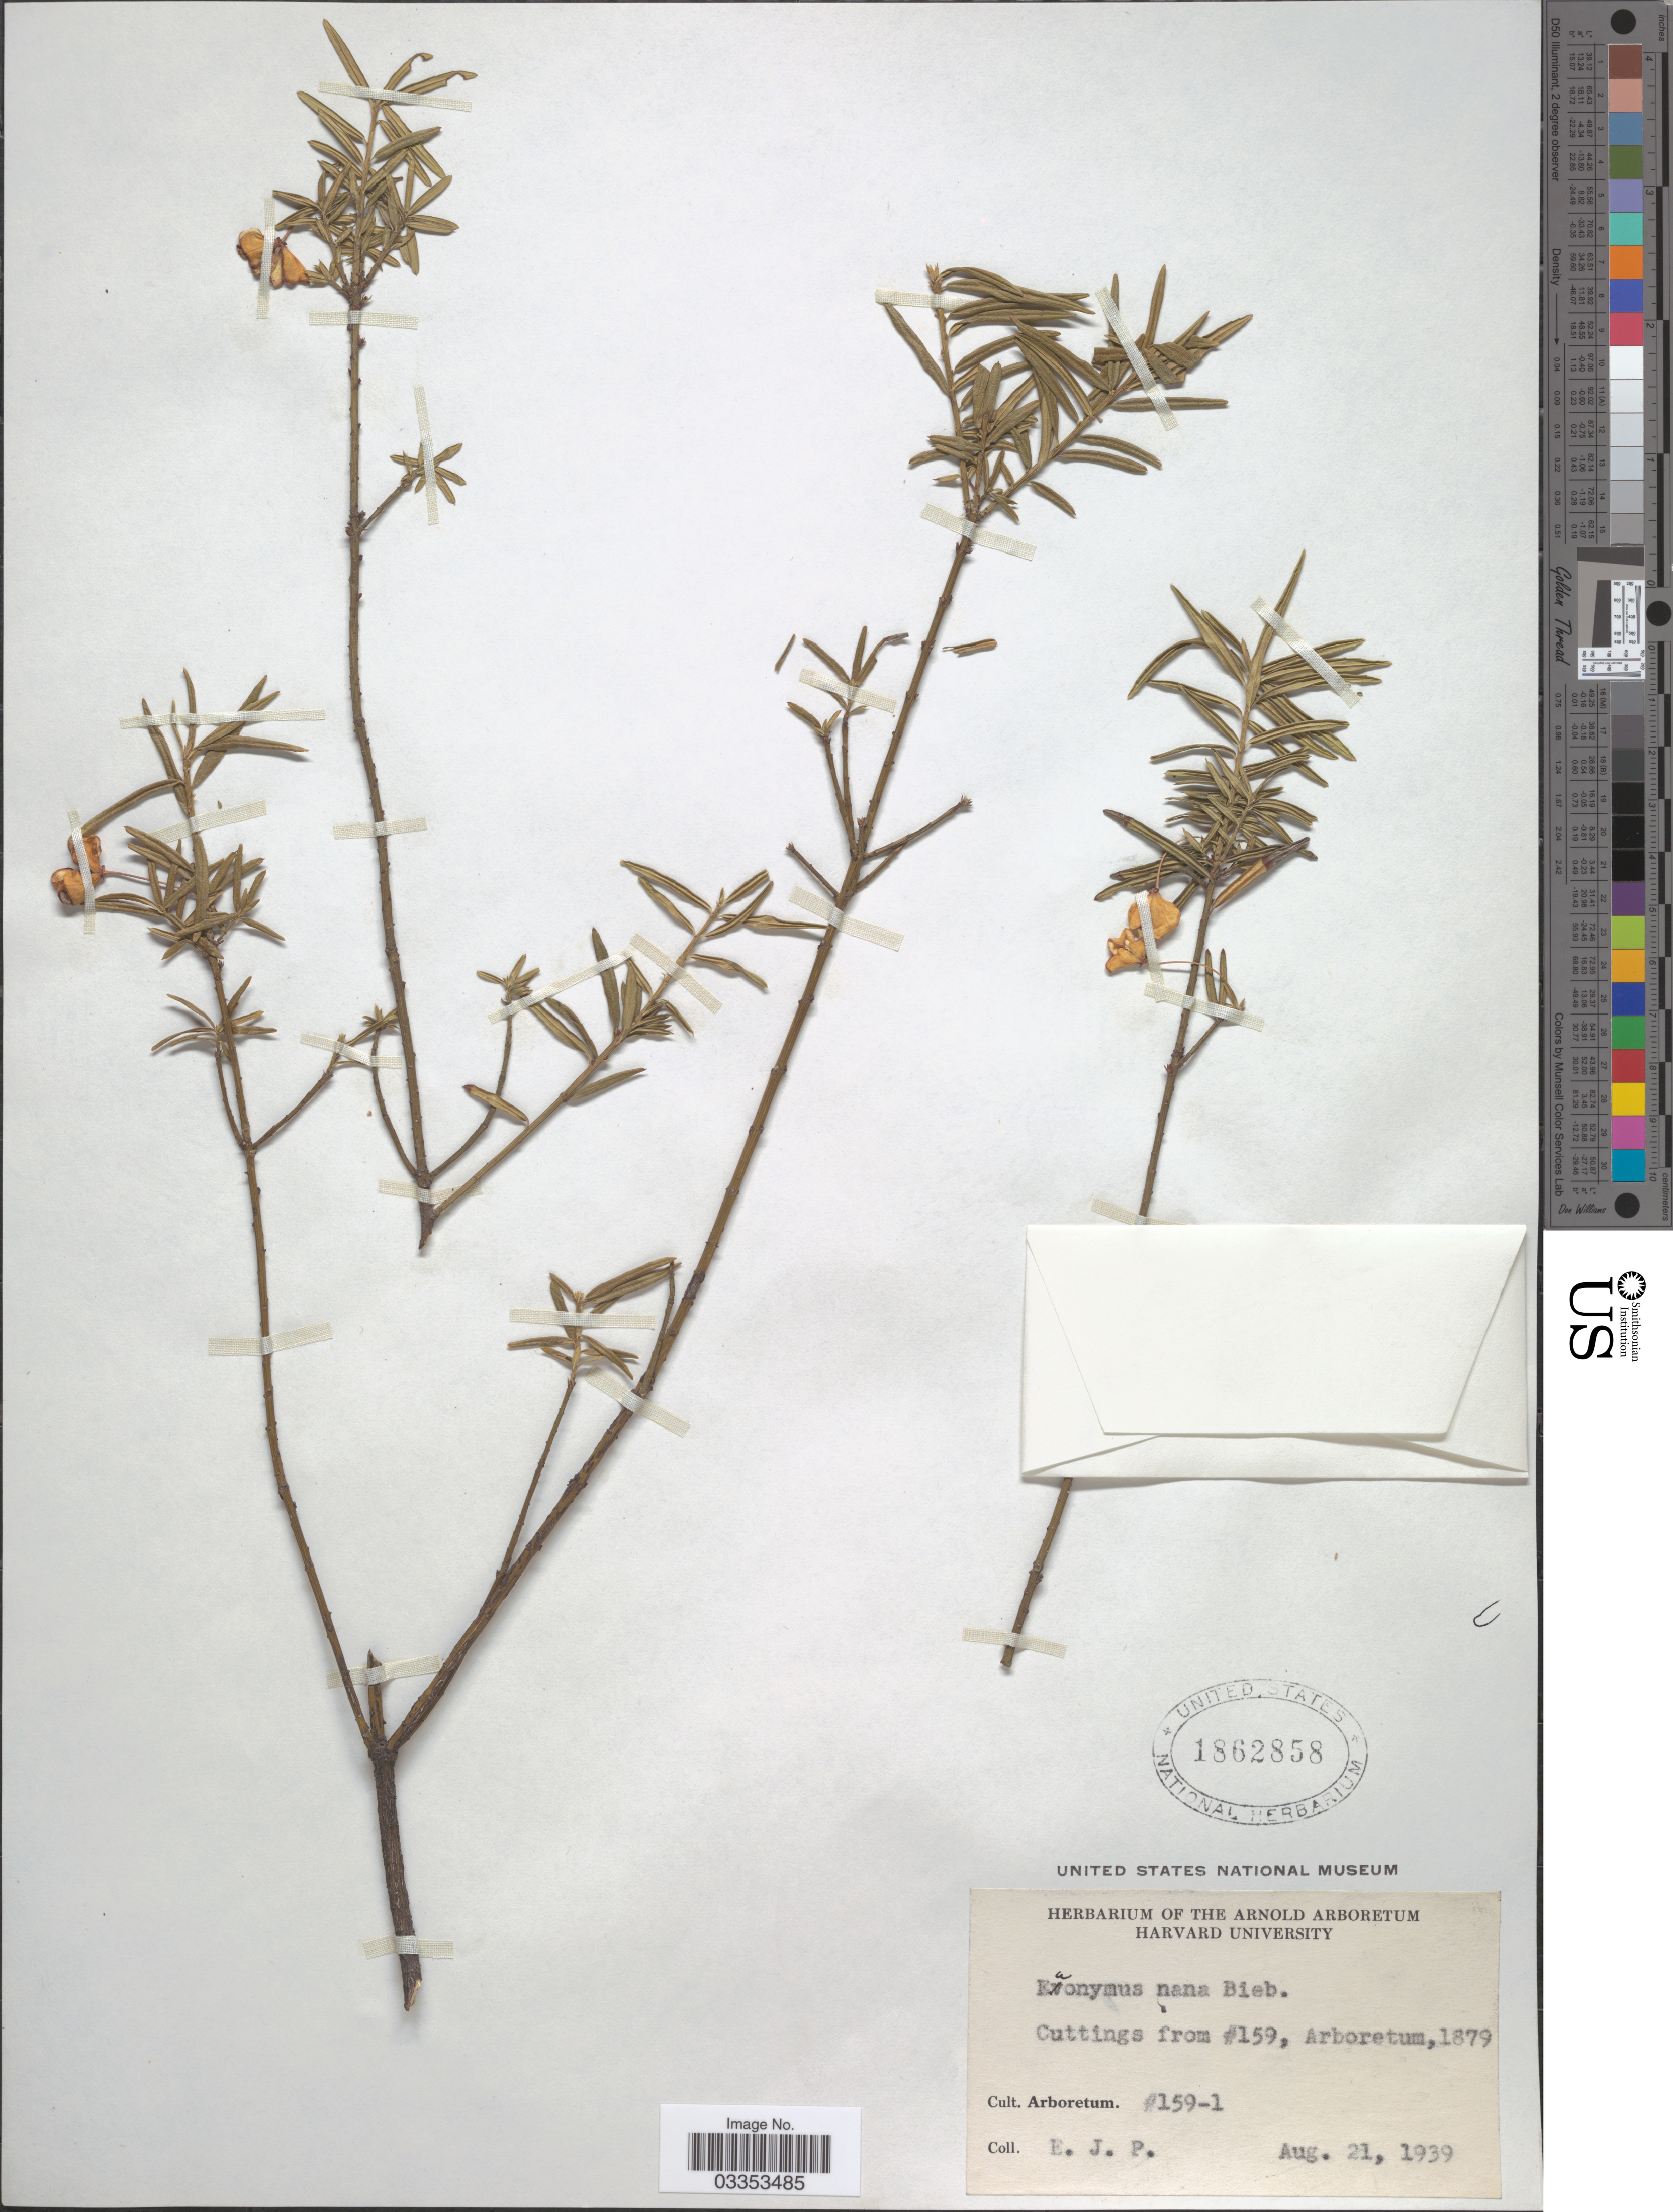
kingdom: Plantae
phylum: Tracheophyta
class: Magnoliopsida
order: Celastrales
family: Celastraceae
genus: Euonymus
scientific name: Euonymus nanus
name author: M. Bieb.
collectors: E. J. P.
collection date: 1939-08-21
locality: Cult. Arboretum #159-1 [unsure placement].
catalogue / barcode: US 1862858